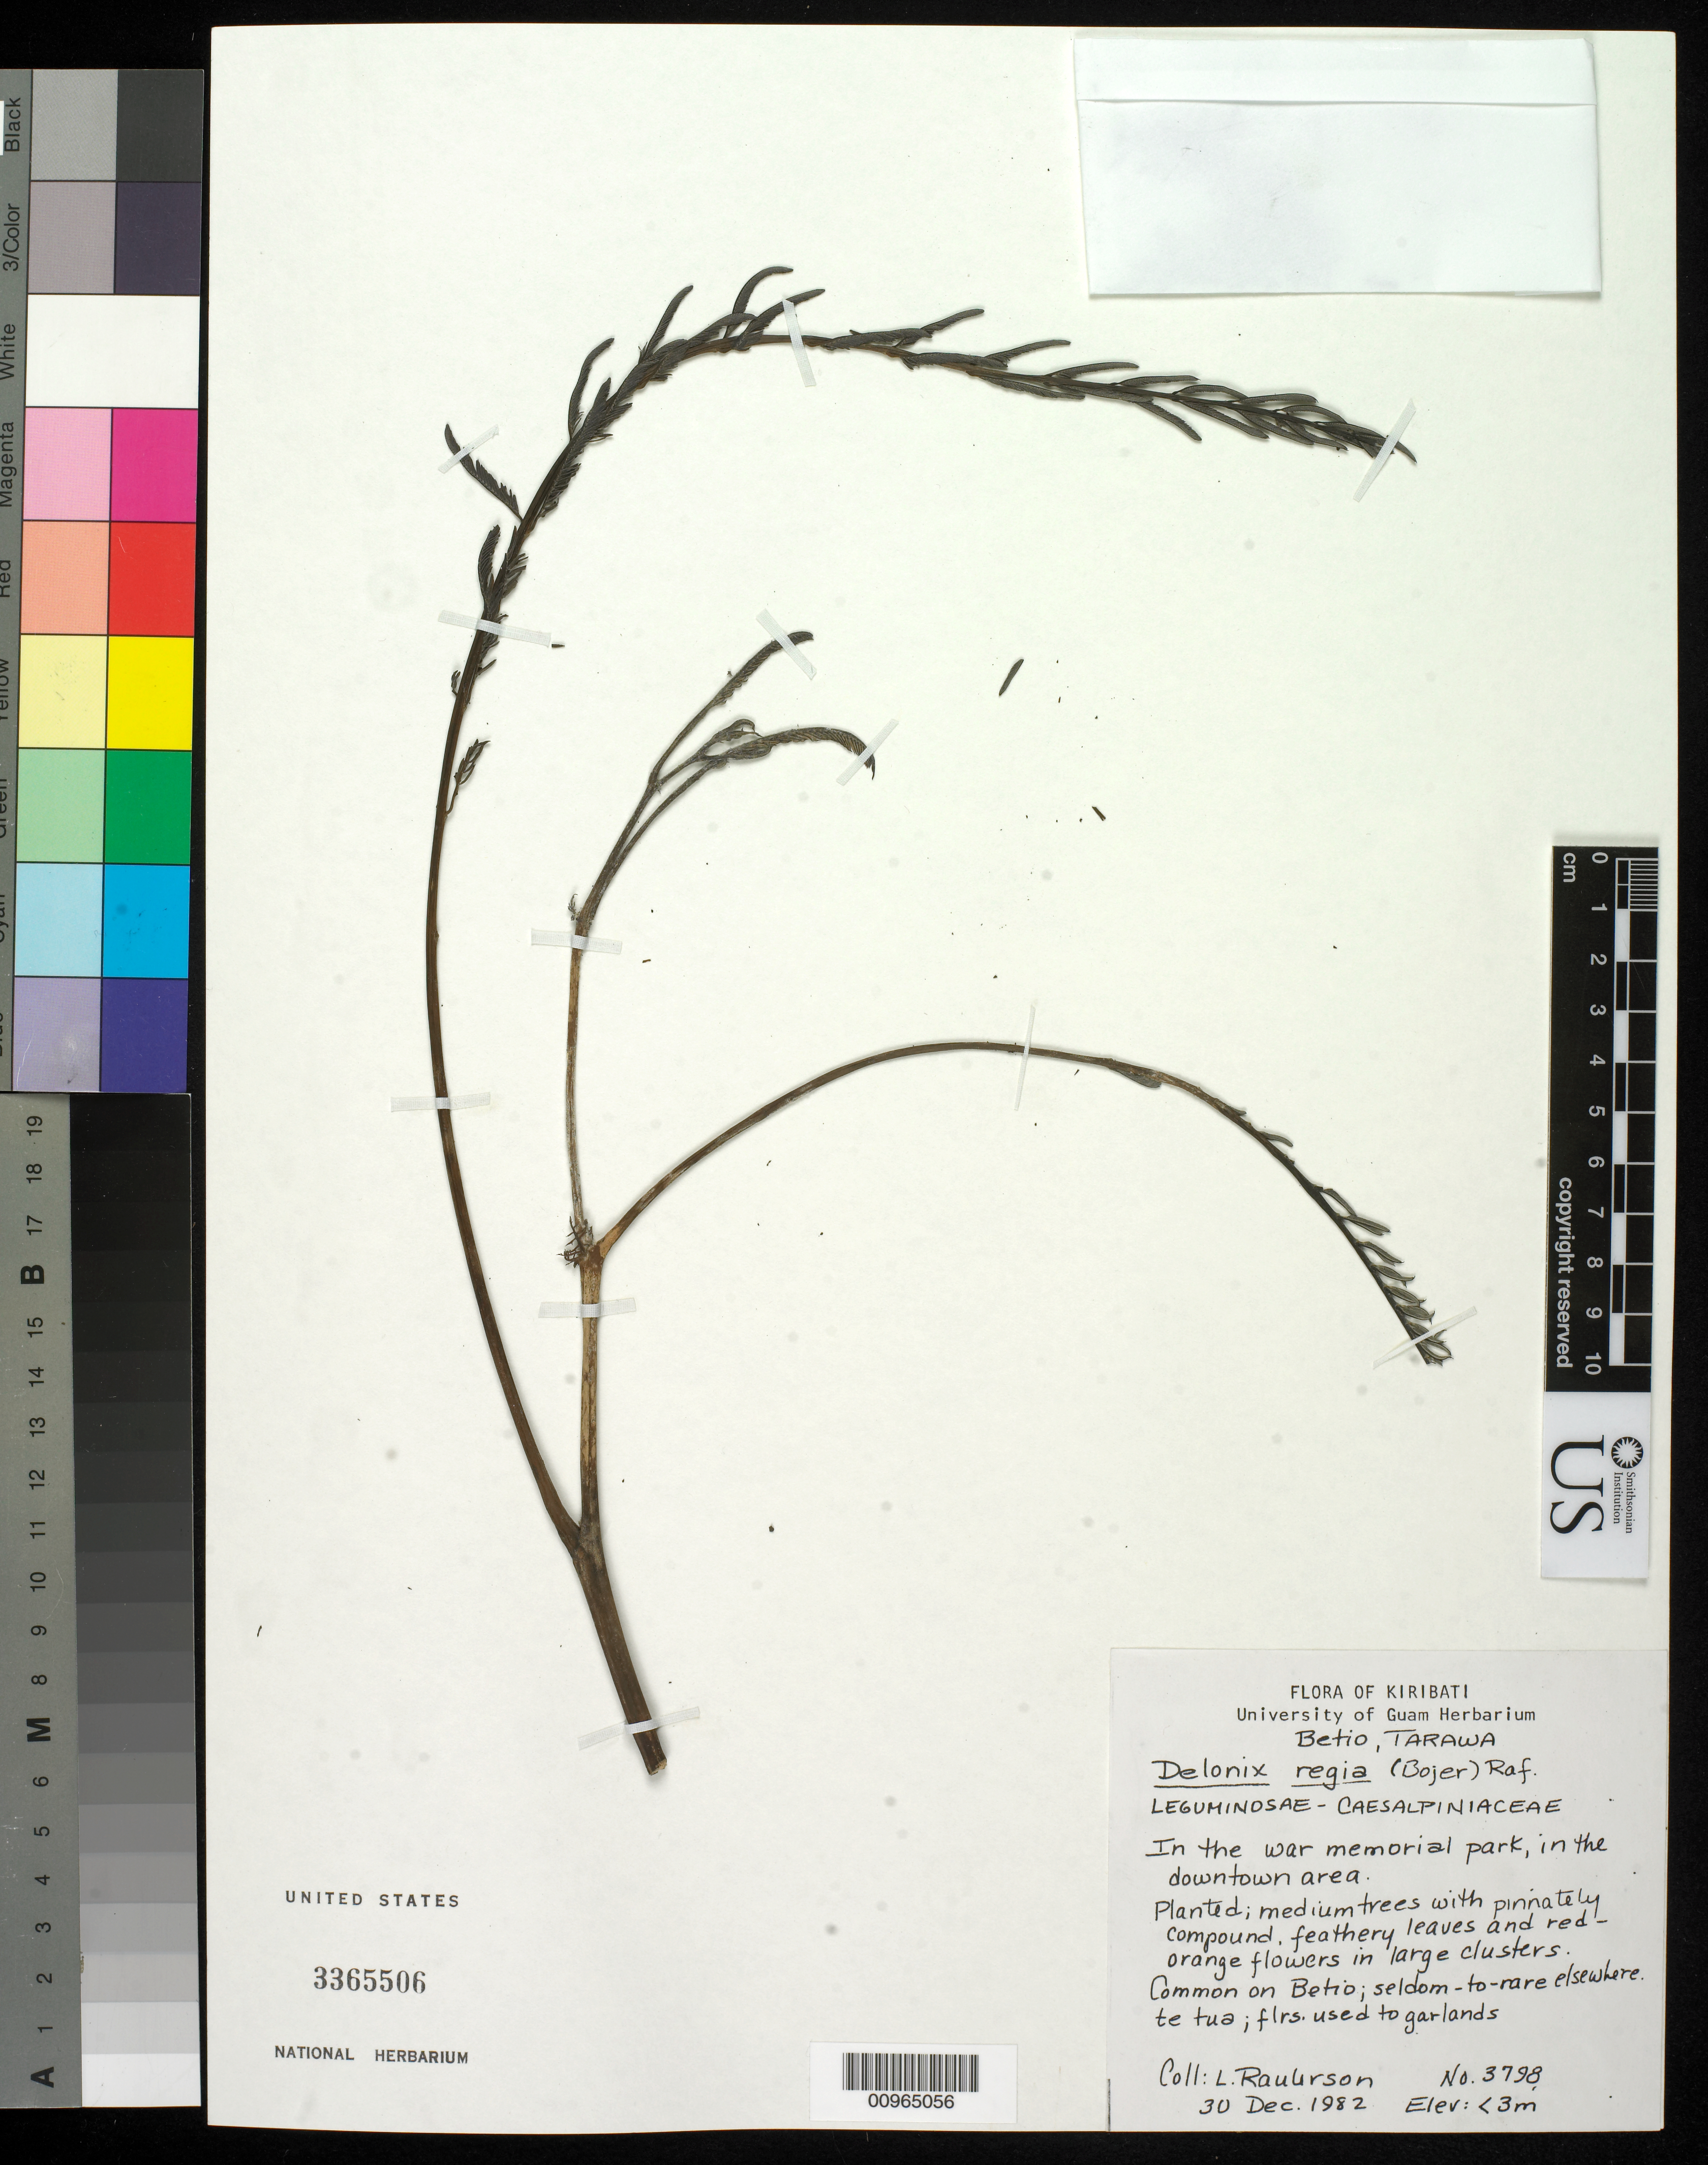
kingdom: Plantae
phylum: Tracheophyta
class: Magnoliopsida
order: Fabales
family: Fabaceae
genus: Delonix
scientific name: Delonix regia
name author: (Bojer ex Hook.) Raf.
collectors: L. Raulerson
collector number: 3798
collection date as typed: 30 Dec 1982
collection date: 1982-12-30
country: Kiribati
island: Tarawa Atoll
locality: In the war memorial park, in the downtown area.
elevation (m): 3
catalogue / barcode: US 3365506